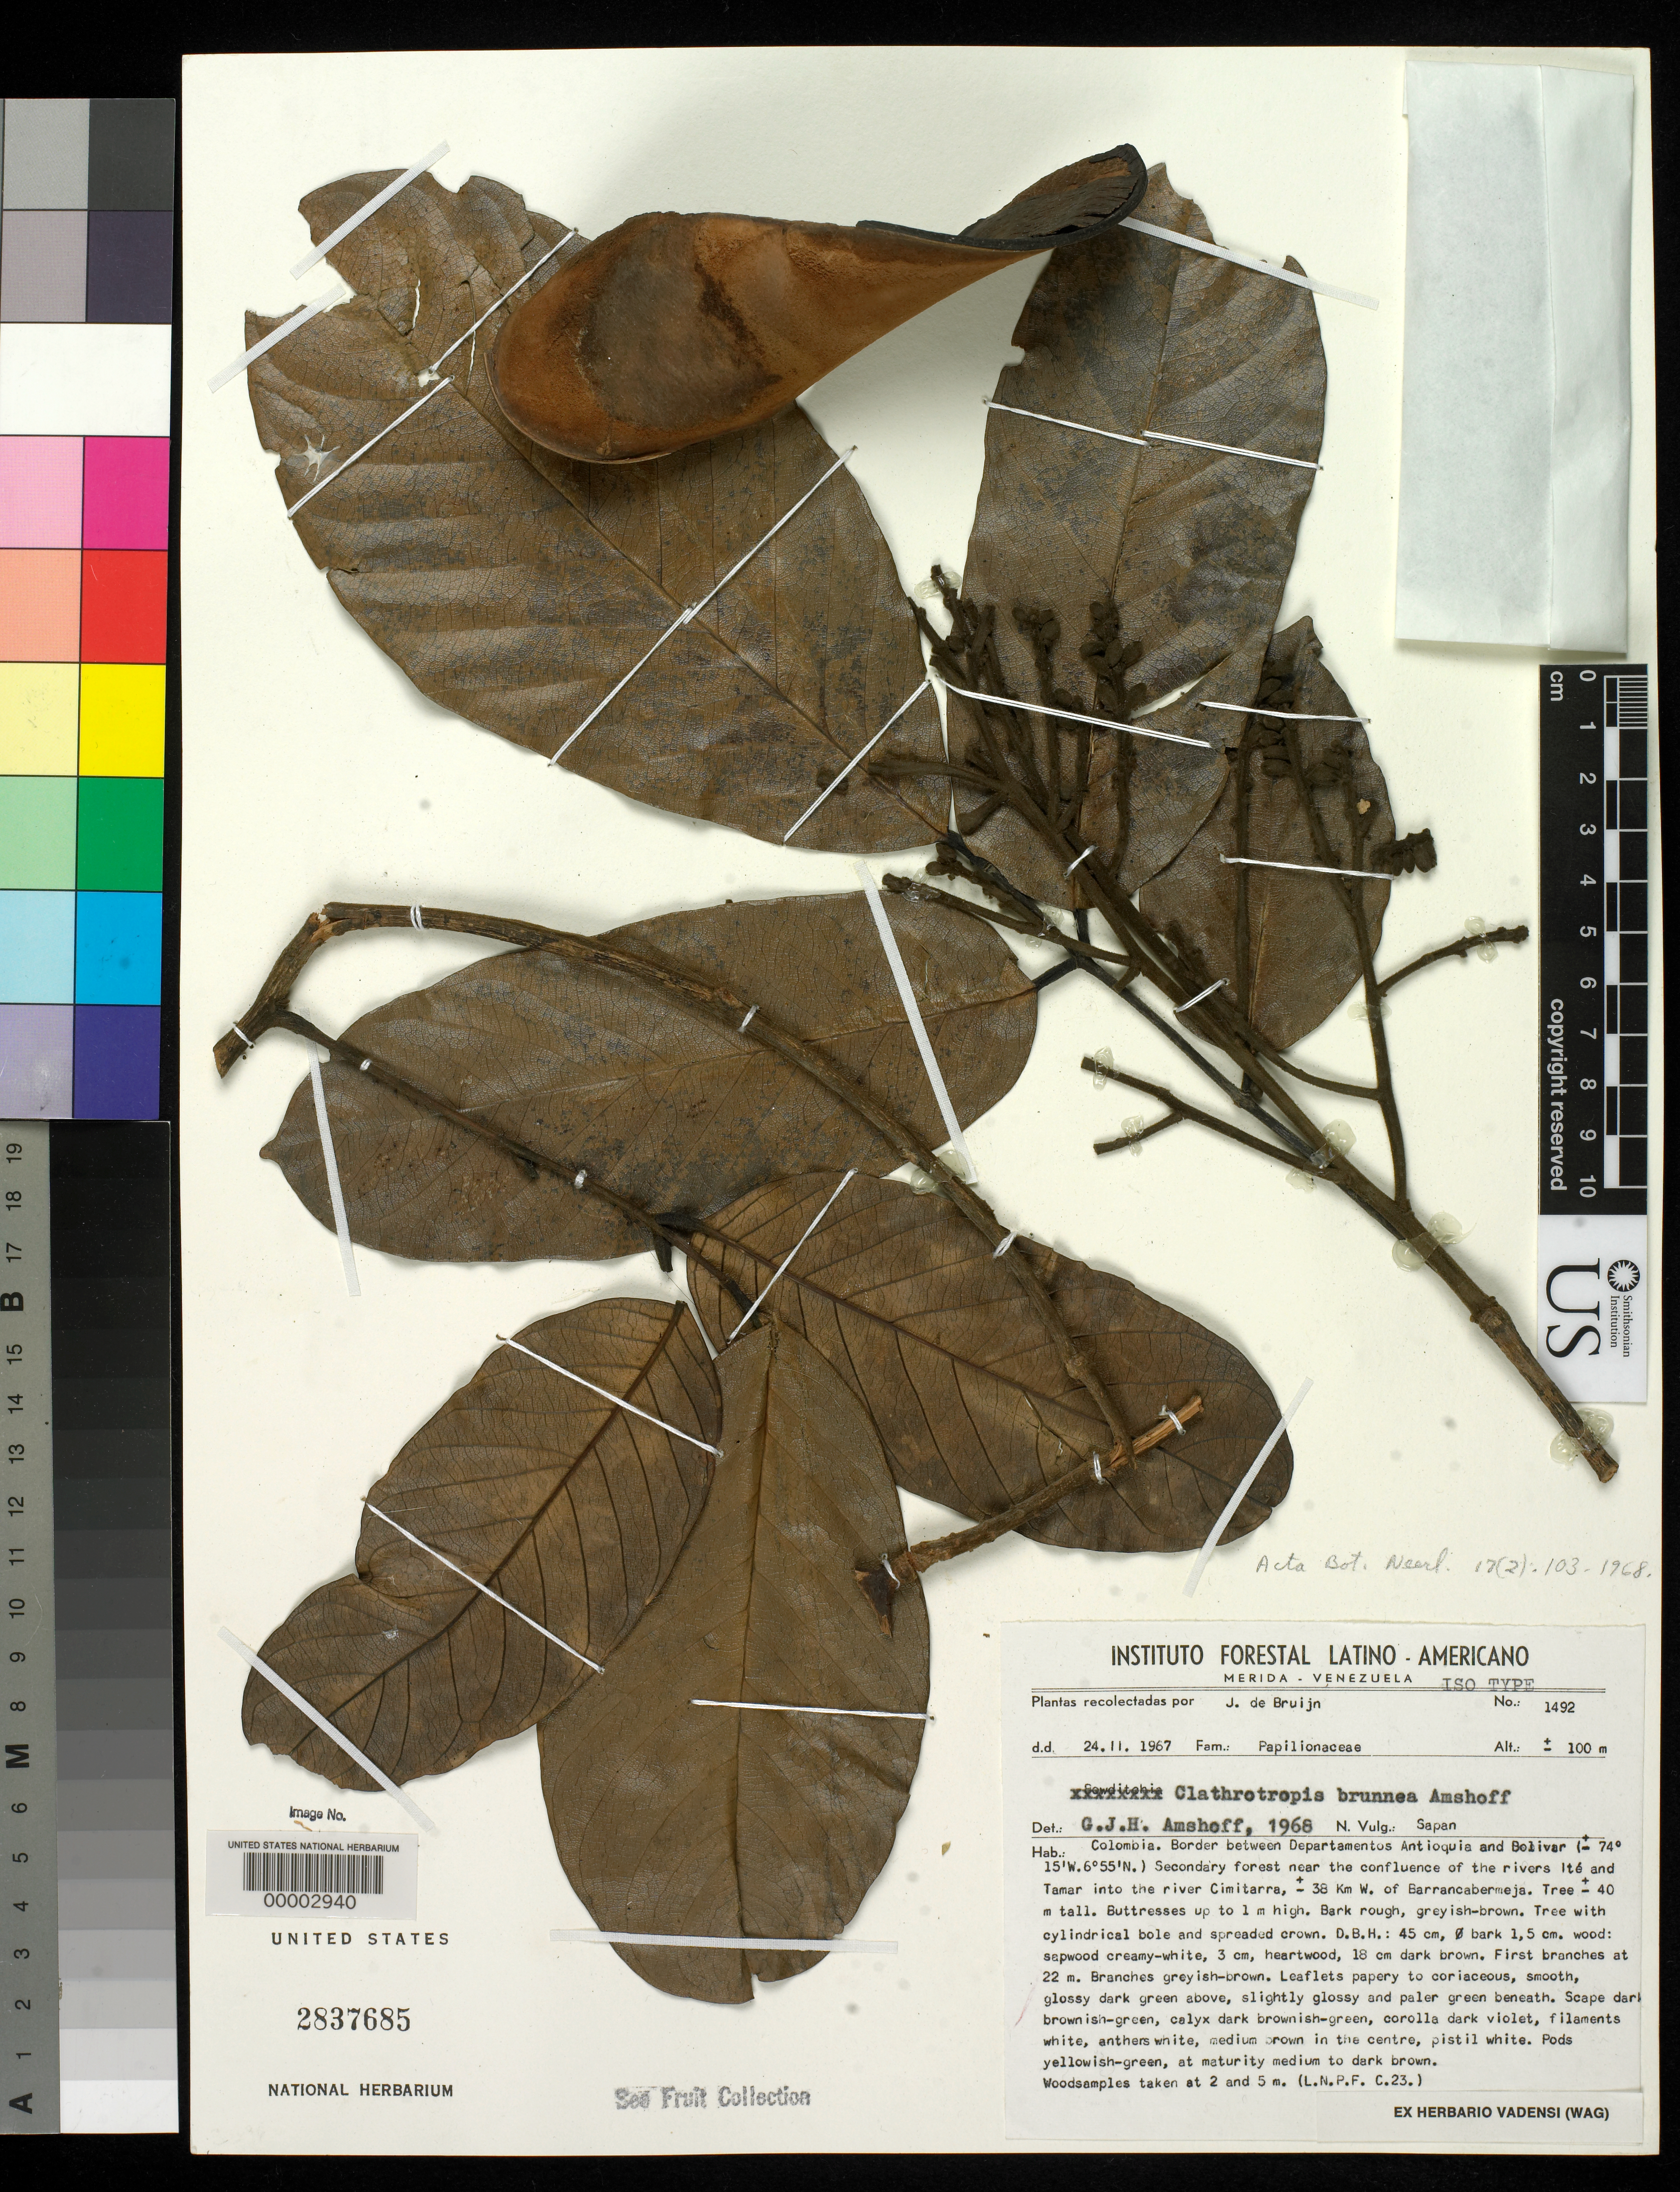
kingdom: Plantae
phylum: Tracheophyta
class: Magnoliopsida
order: Fabales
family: Fabaceae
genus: Clathrotropis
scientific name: Clathrotropis brunnea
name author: Amshoff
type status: Isotype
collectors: J. Bruijn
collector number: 1492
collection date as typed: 24 Feb 1967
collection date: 1967-02-24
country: Venezuela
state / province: Bolivar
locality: Near confluence of Rivers Tamar and Ite.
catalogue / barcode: US 2837685